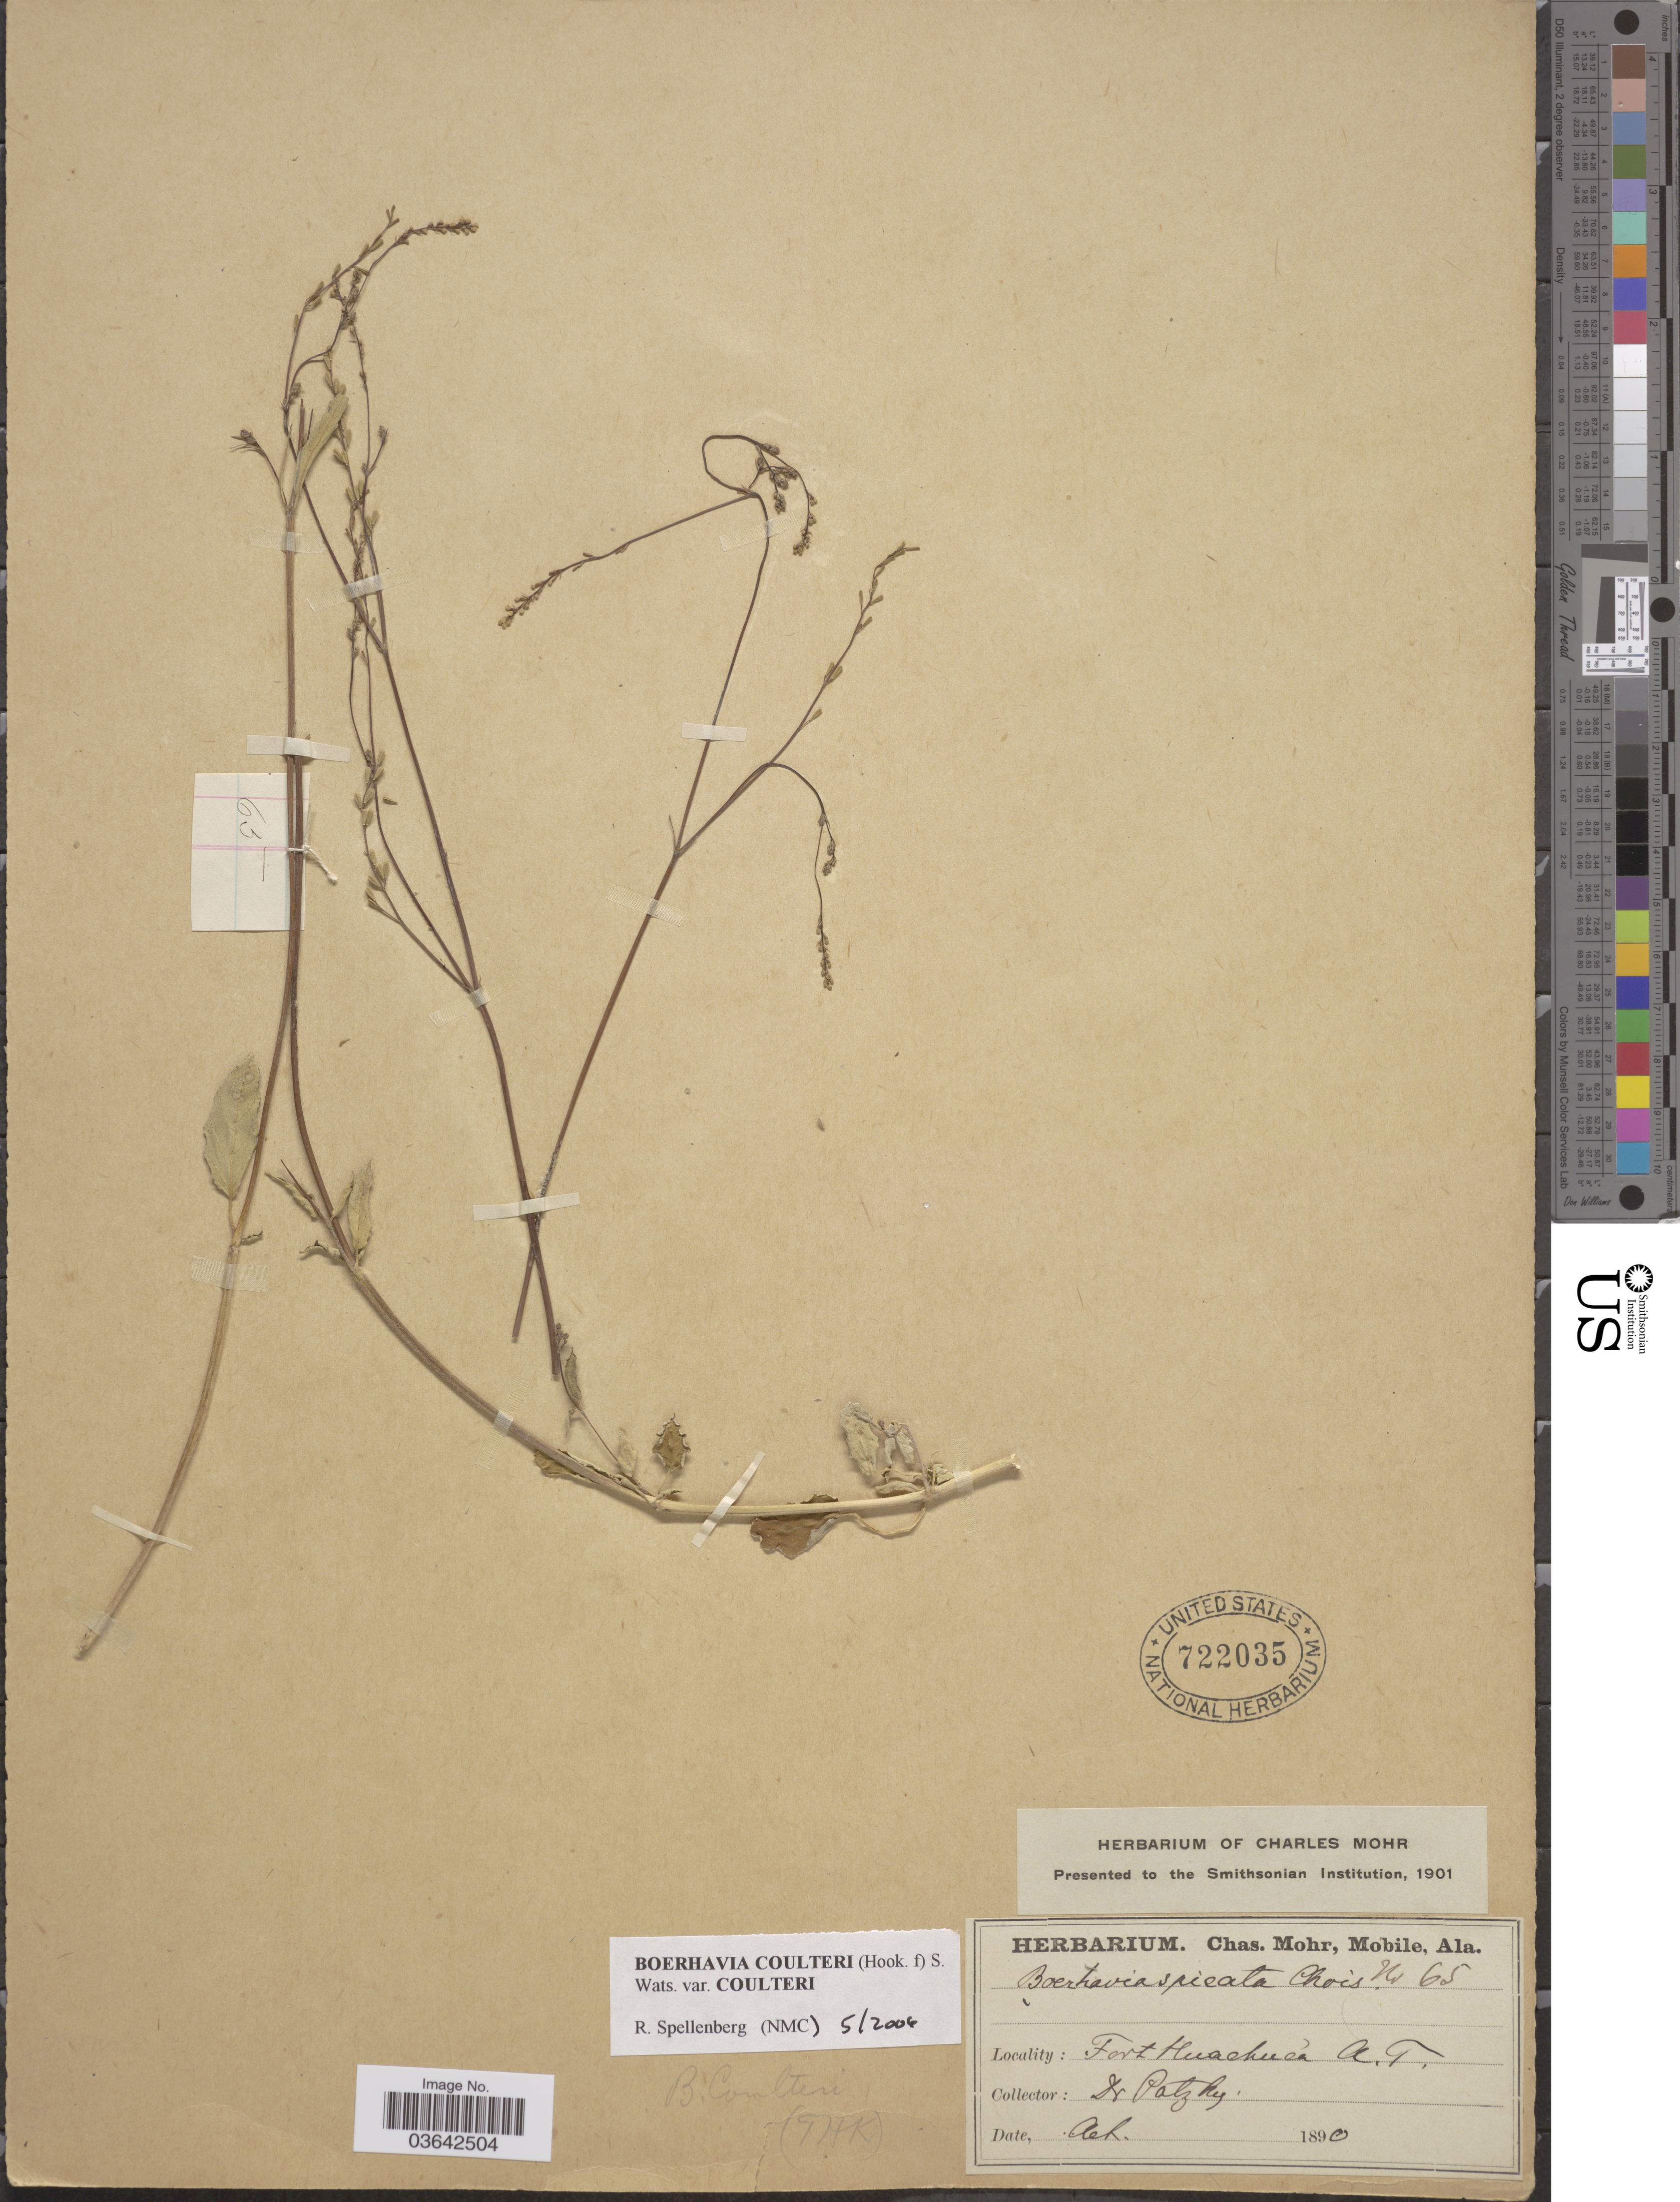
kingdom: Plantae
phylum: Tracheophyta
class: Magnoliopsida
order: Caryophyllales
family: Nyctaginaceae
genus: Boerhavia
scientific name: Boerhavia coulteri var. coulteri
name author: (Hook. f.) S. Watson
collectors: -. Patzky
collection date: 1890-10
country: United States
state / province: Arizona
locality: Fort Huachuca A.T.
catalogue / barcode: US 722035